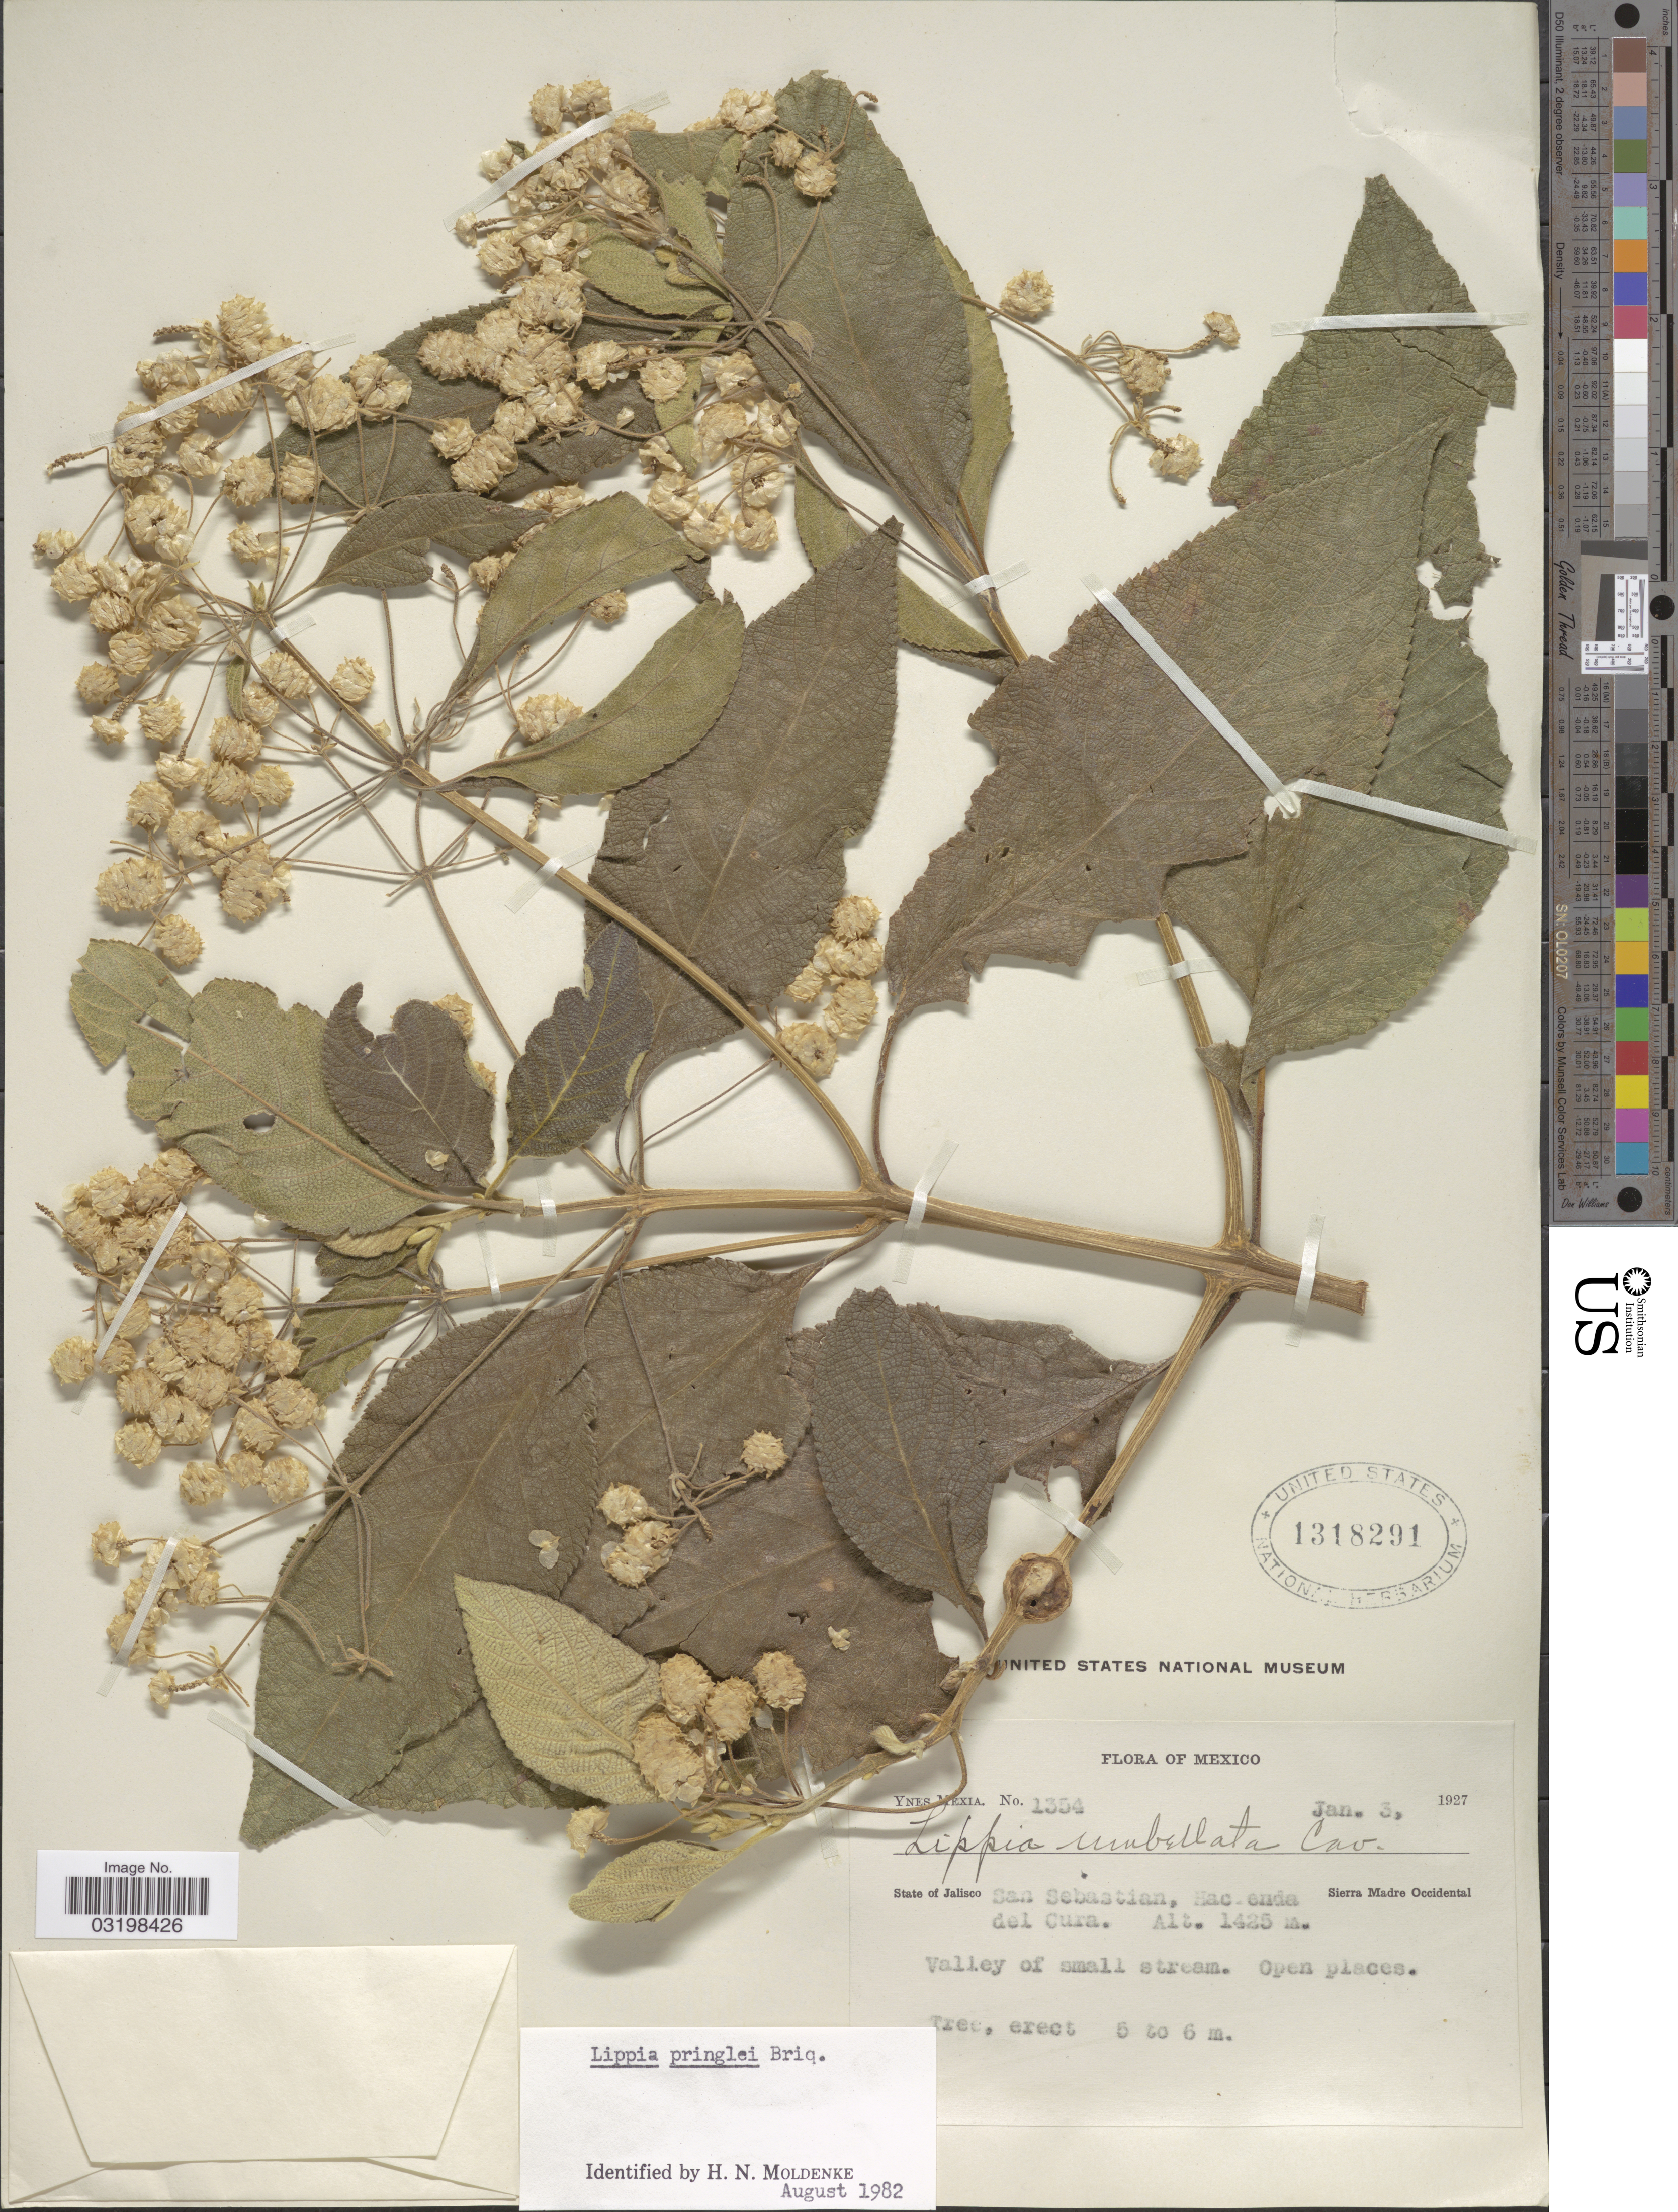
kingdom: Plantae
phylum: Tracheophyta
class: Magnoliopsida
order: Lamiales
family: Verbenaceae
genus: Lippia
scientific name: Lippia umbellata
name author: Cav.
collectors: Y. Mexia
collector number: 1354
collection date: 1927-01-03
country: Mexico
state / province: Jalisco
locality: San Sebastian, Hacienda del Cura. Sierra Madre Occidental. Valley of small stream. Open places.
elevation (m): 1425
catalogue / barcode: US 1318291